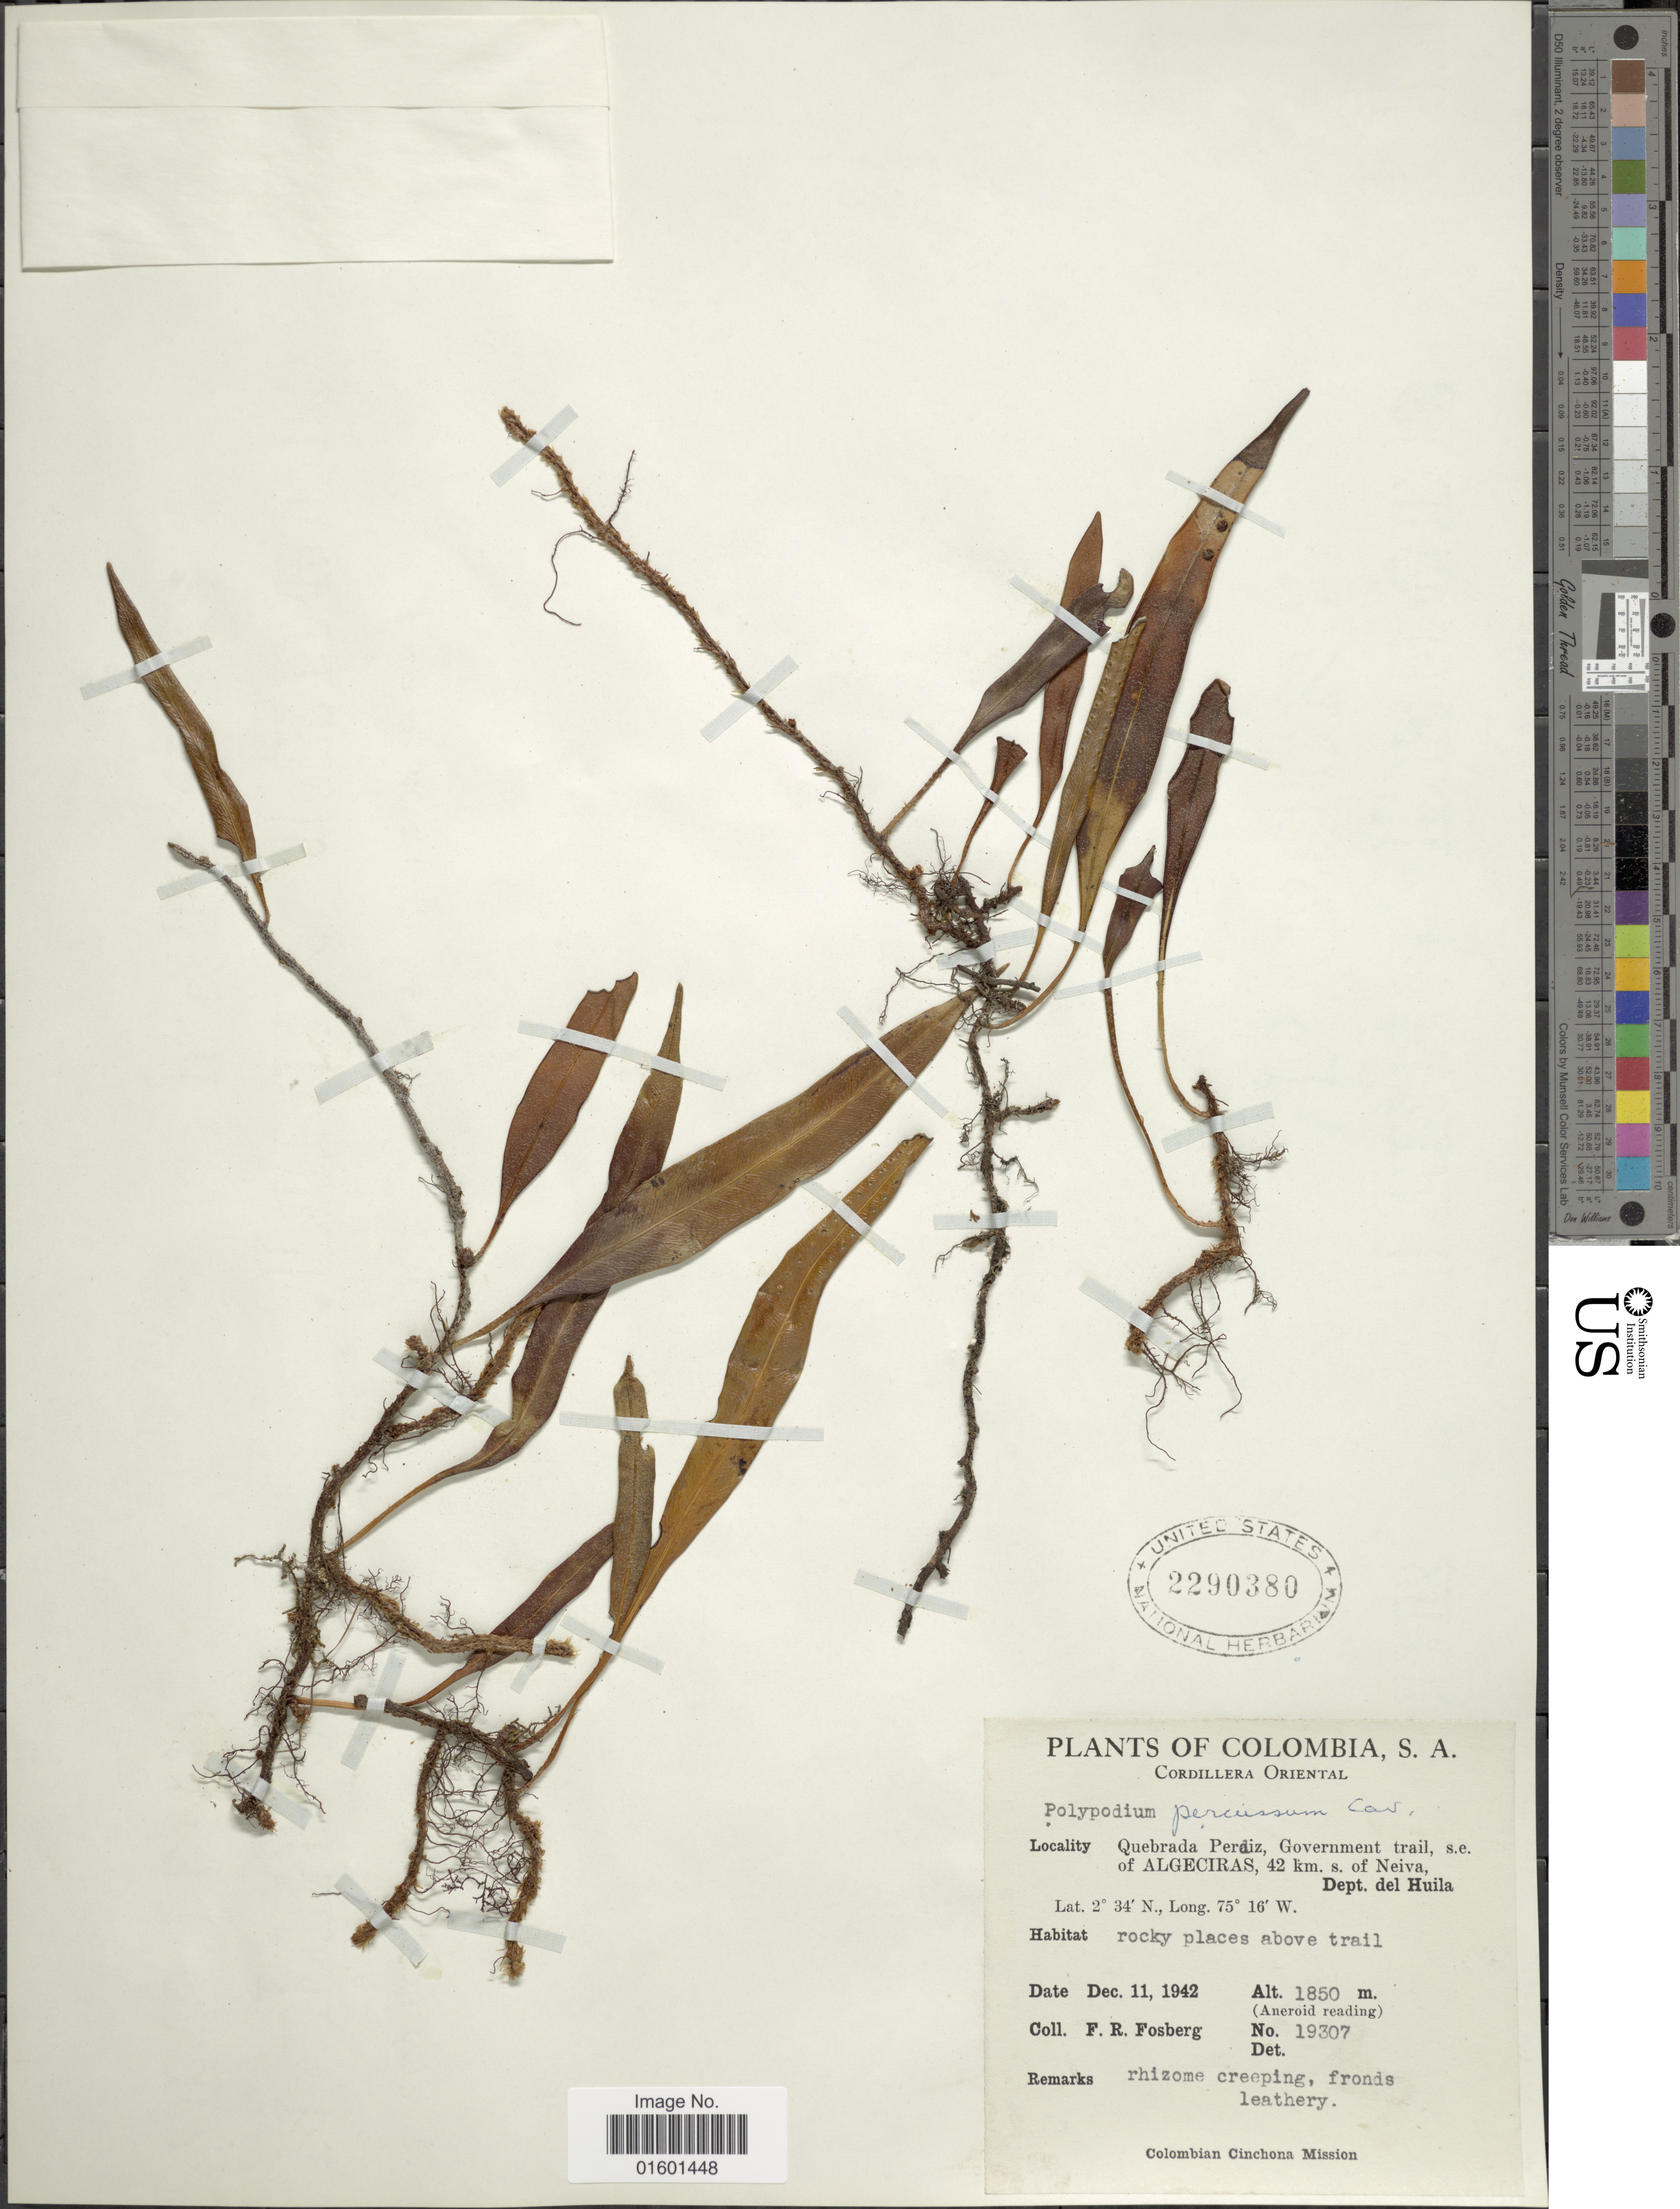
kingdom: Plantae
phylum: Tracheophyta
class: Polypodiopsida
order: Polypodiales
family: Polypodiaceae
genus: Microgramma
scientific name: Microgramma percussa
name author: (Cav.) de la Sota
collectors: F. R. Fosberg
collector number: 19307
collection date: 1942-12-11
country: Colombia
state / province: Huila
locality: Cordillera Oriental, Quebrada Perdiz, Government trail, s.e. of Algeciras, 42 km. s. of Neiva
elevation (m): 1850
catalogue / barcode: US 2290380